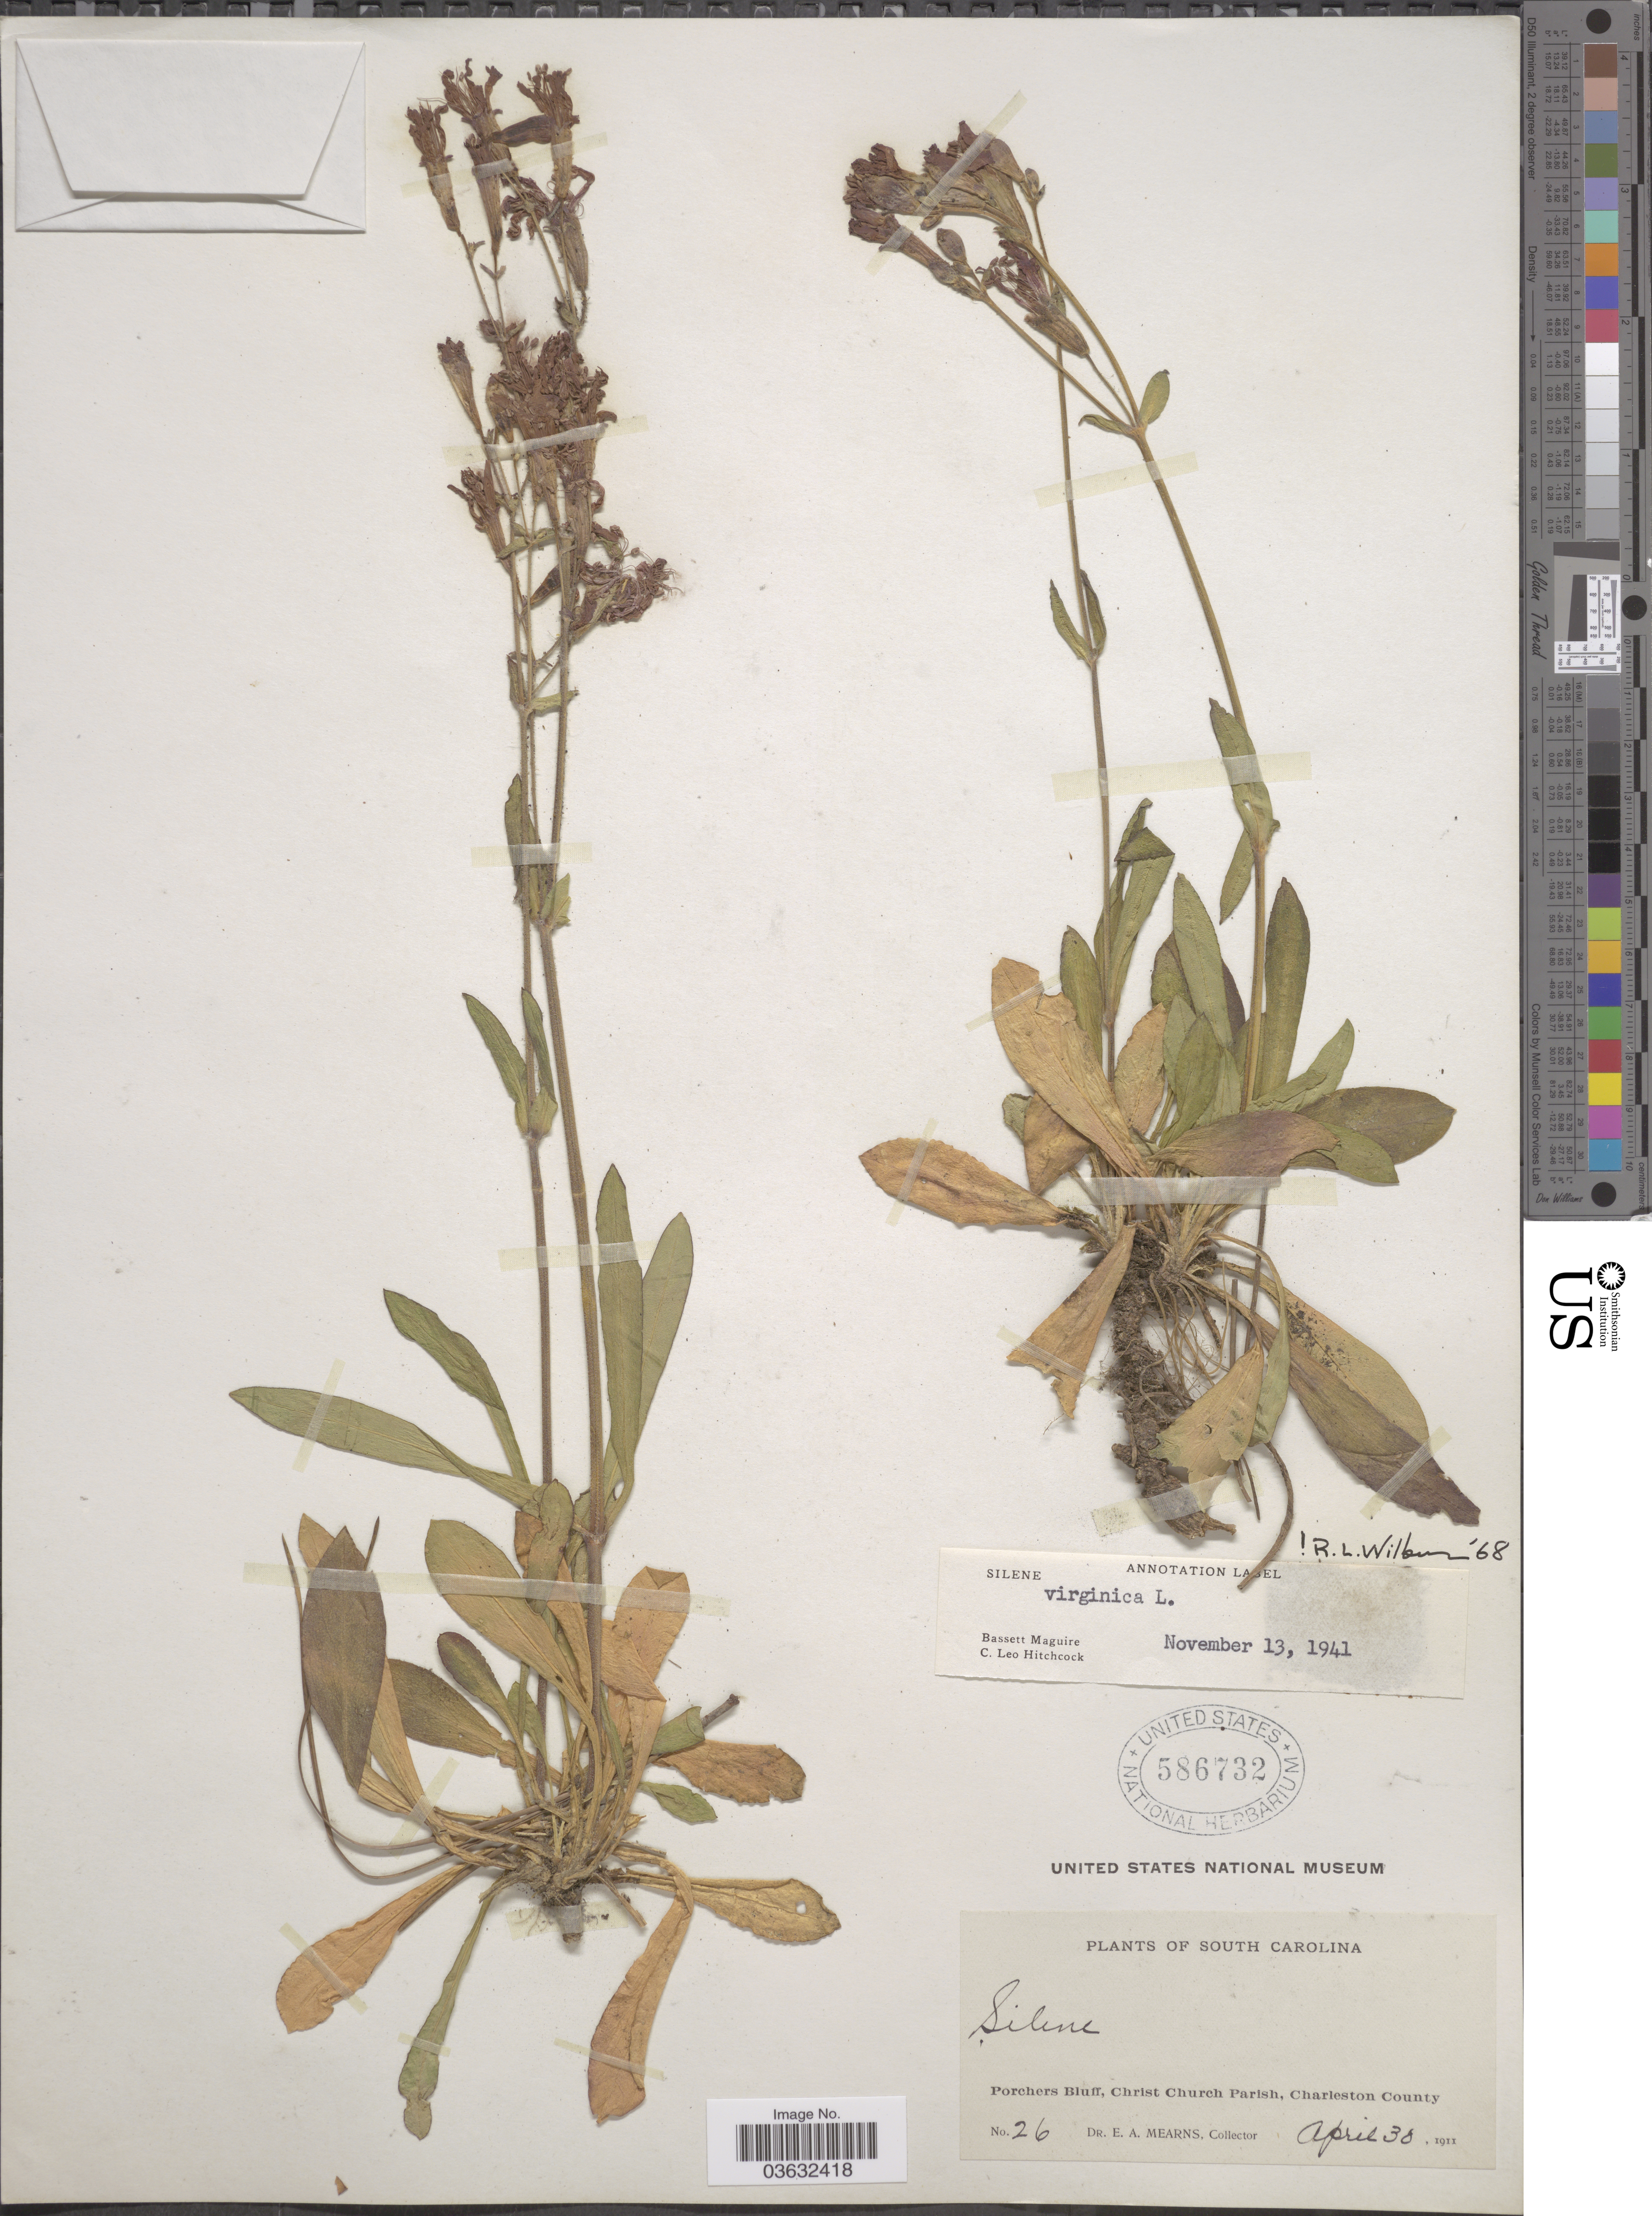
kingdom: Plantae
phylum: Tracheophyta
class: Magnoliopsida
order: Caryophyllales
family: Caryophyllaceae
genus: Silene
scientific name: Silene virginica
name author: L.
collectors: E. A. Mearns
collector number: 26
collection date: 1911-04-30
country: United States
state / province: South Carolina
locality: Porchers Bluff, Christ Church Parish, Charleston County.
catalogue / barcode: US 586732